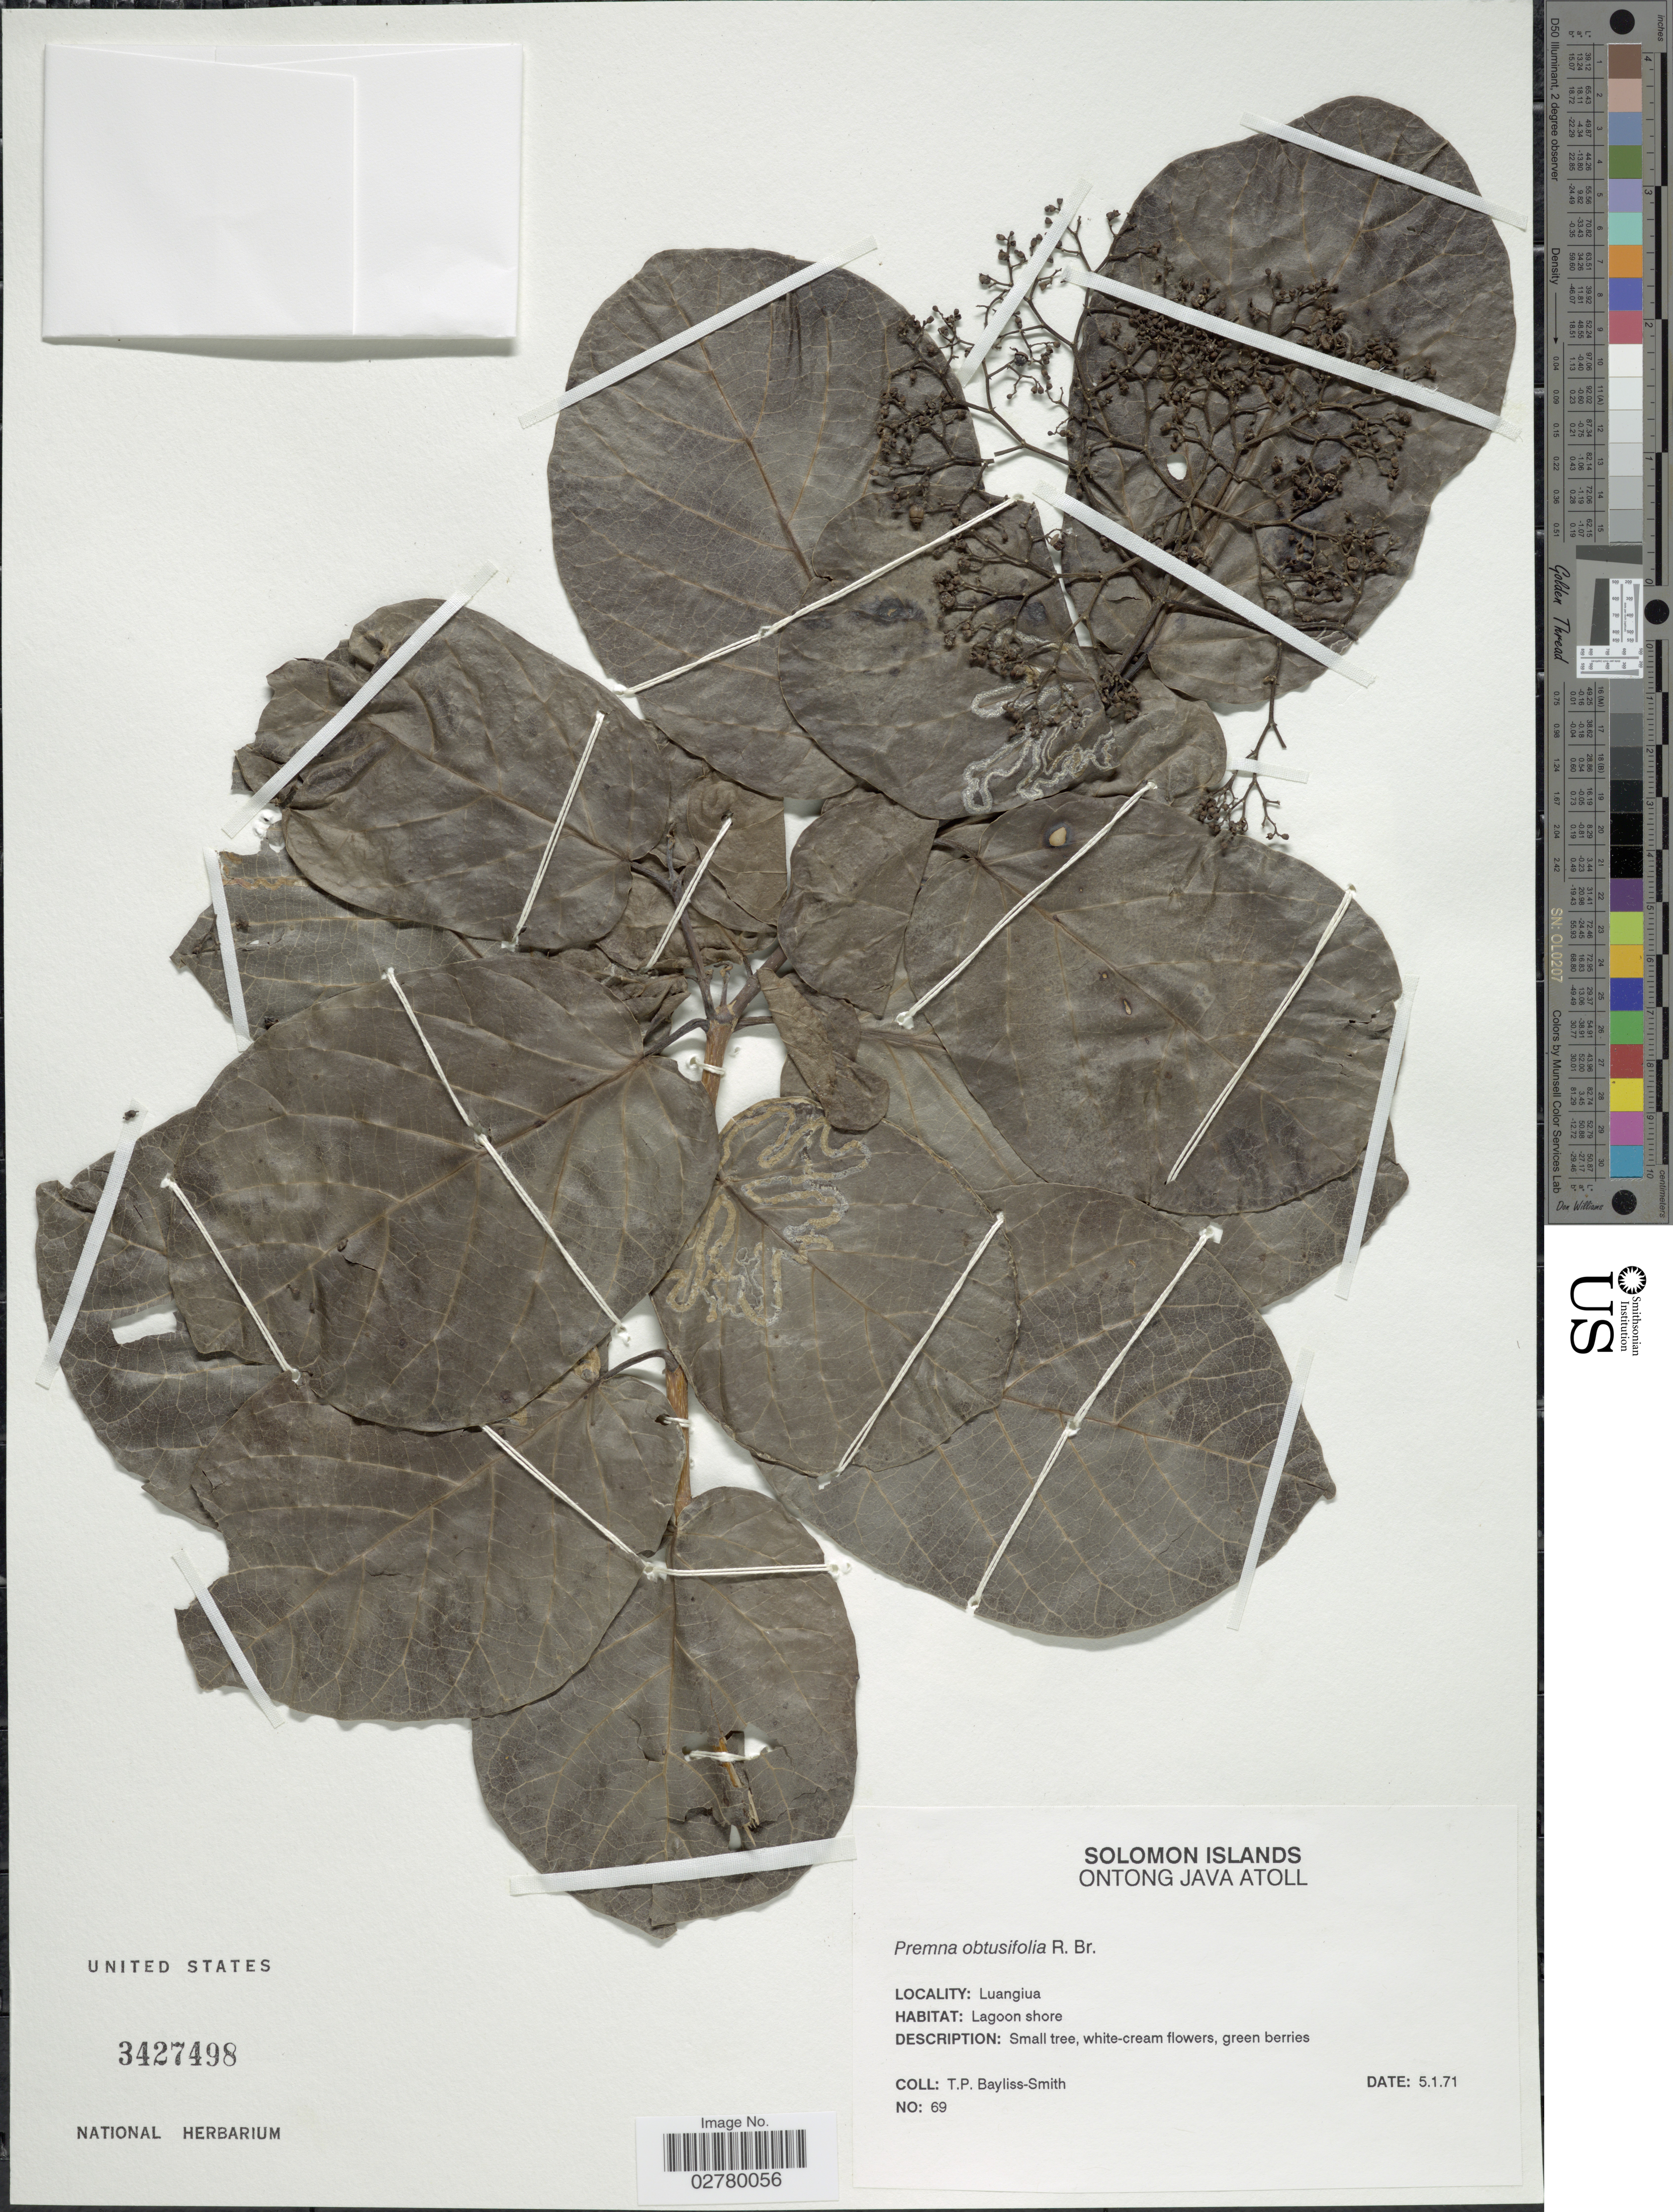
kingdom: Plantae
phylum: Tracheophyta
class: Magnoliopsida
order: Lamiales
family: Lamiaceae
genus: Premna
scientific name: Premna obtusifolia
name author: R. Br.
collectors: T. P. Bayliss-Smith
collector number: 69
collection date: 1971-01-05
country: Solomon Islands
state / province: Solomon Island Outliers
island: Ontong Java [Luanguia] Atoll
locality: Ontong Java Atoll. Luangiua. Lagoon shore.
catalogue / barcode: US 3427498